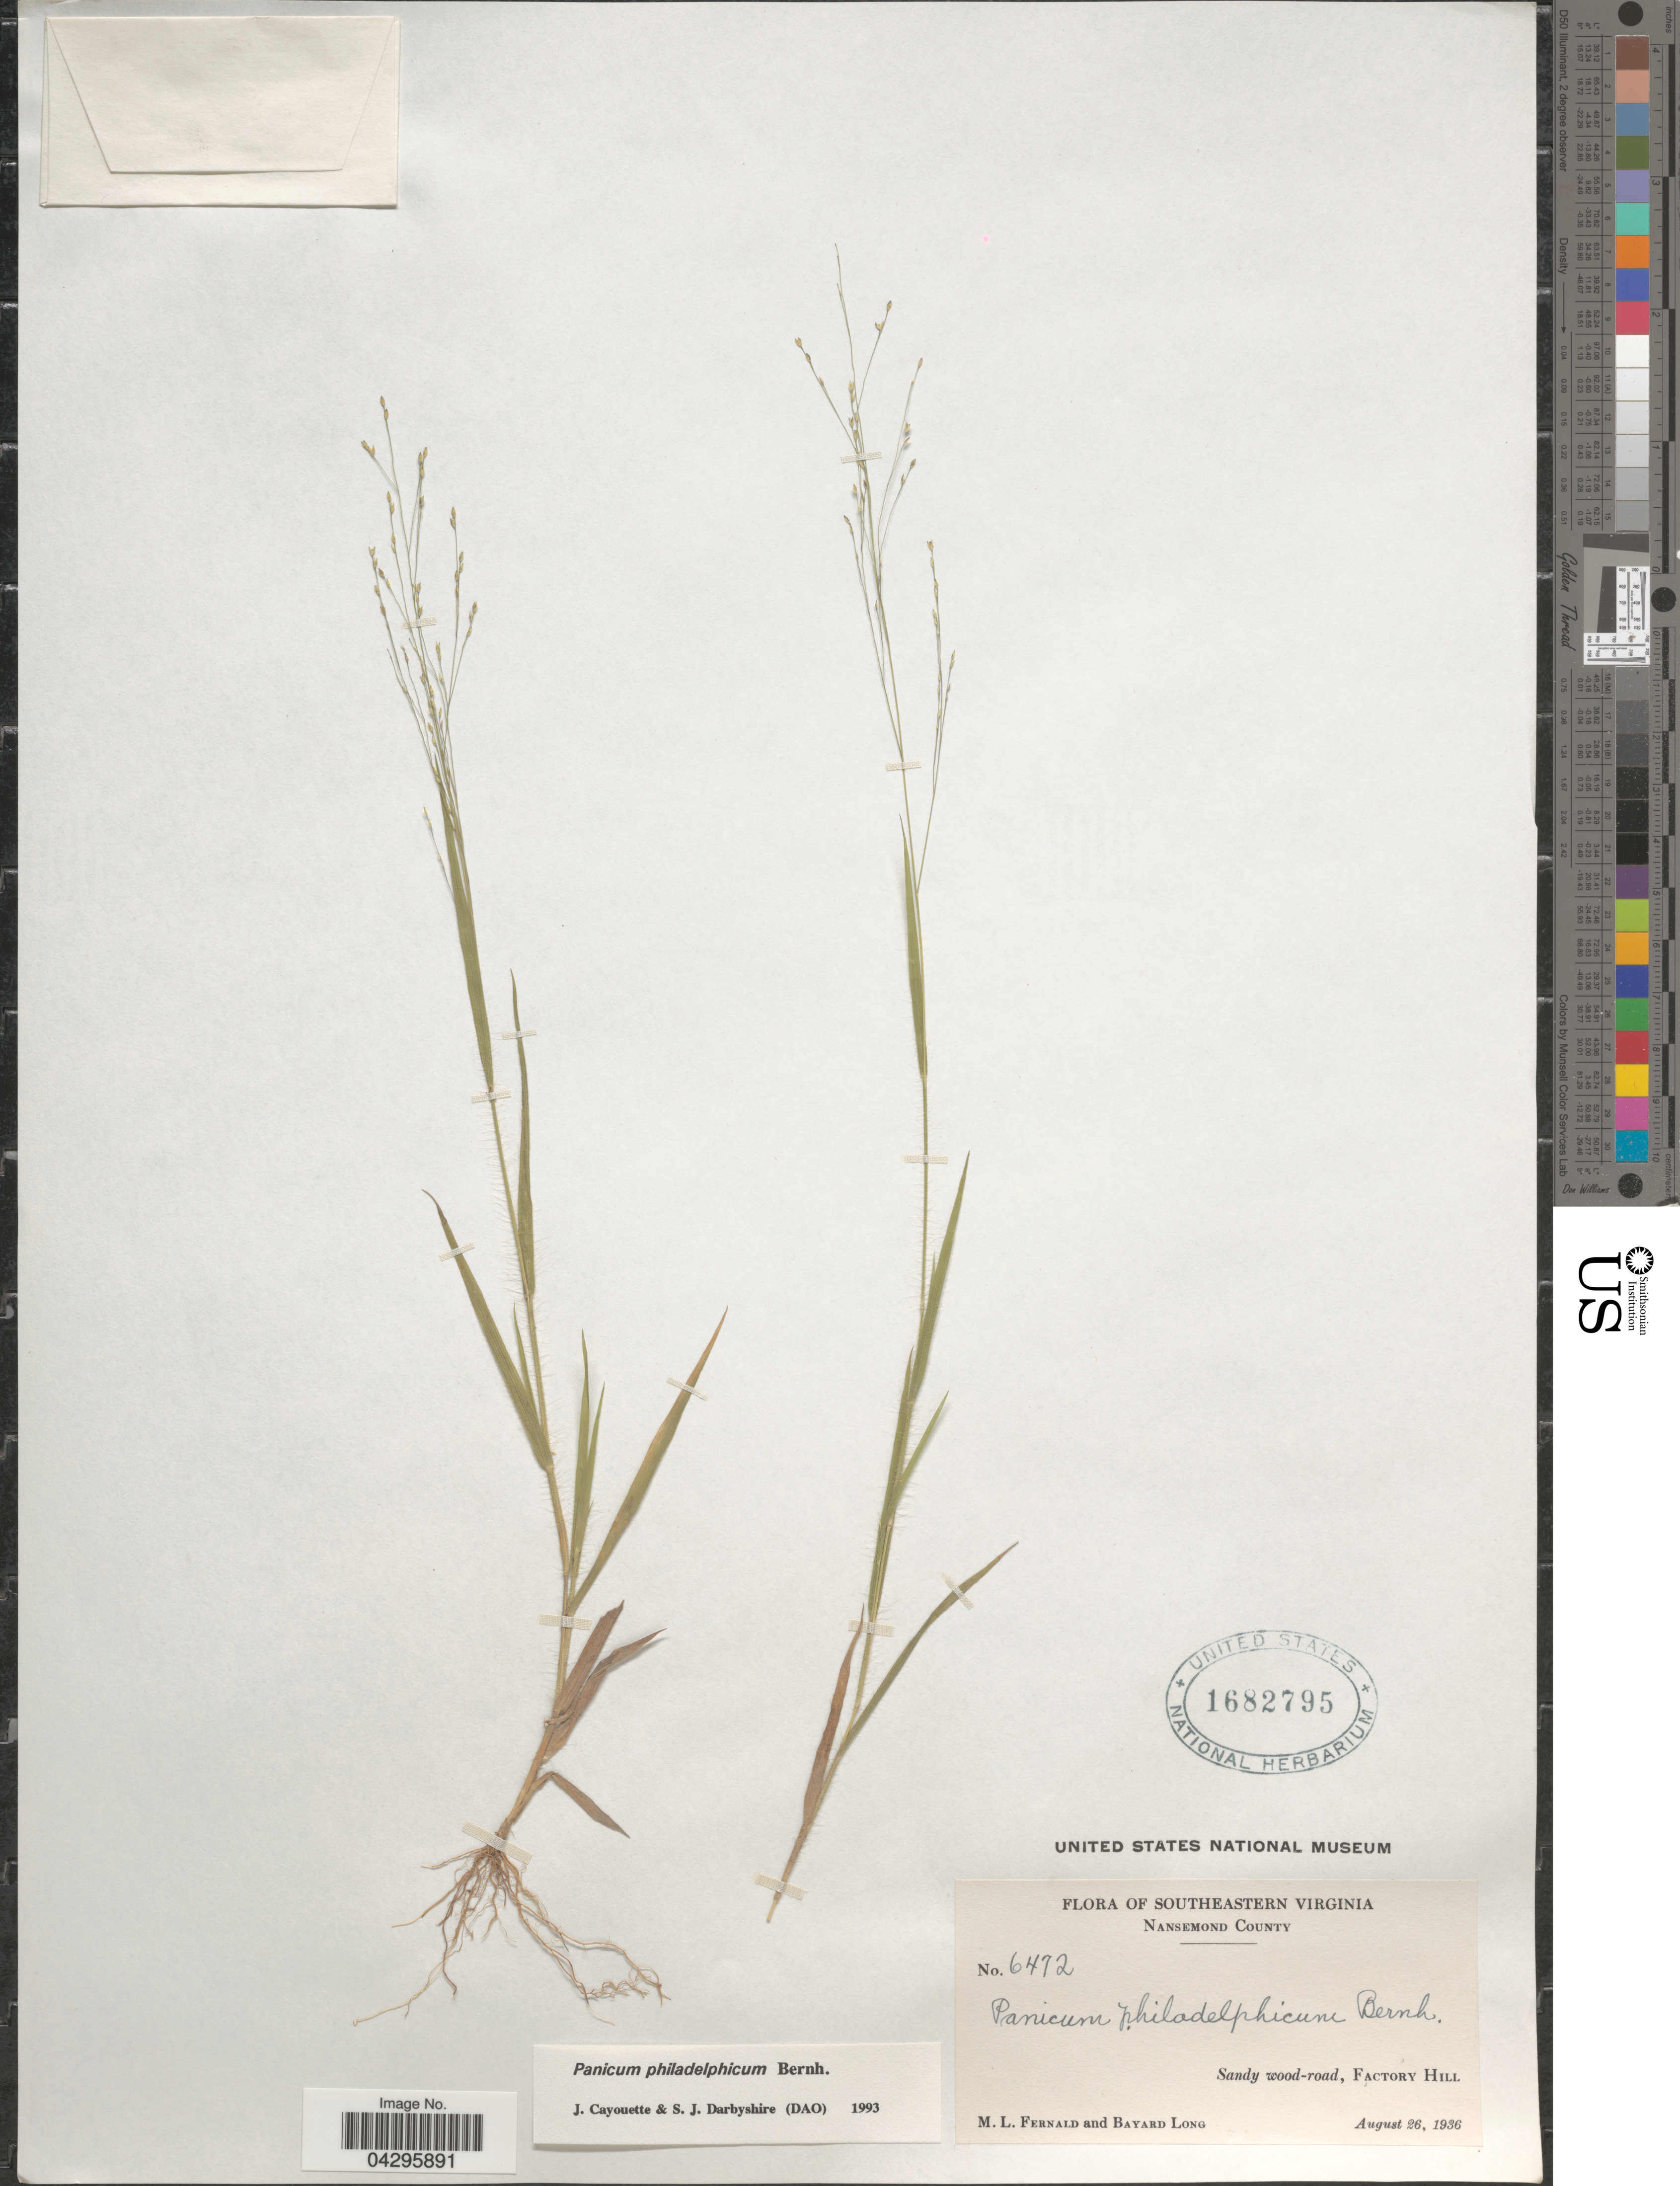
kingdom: Plantae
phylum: Tracheophyta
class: Liliopsida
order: Poales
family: Poaceae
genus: Panicum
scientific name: Panicum philadelphicum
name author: Bernh. ex Trin.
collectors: M. L. Fernald & B. Long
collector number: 6472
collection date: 1936-08-26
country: United States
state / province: Virginia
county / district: City of Suffolk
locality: Southeastern Virginia. Nansemond County. Sandy wood-road, Factory Hill.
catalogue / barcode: US 1682795